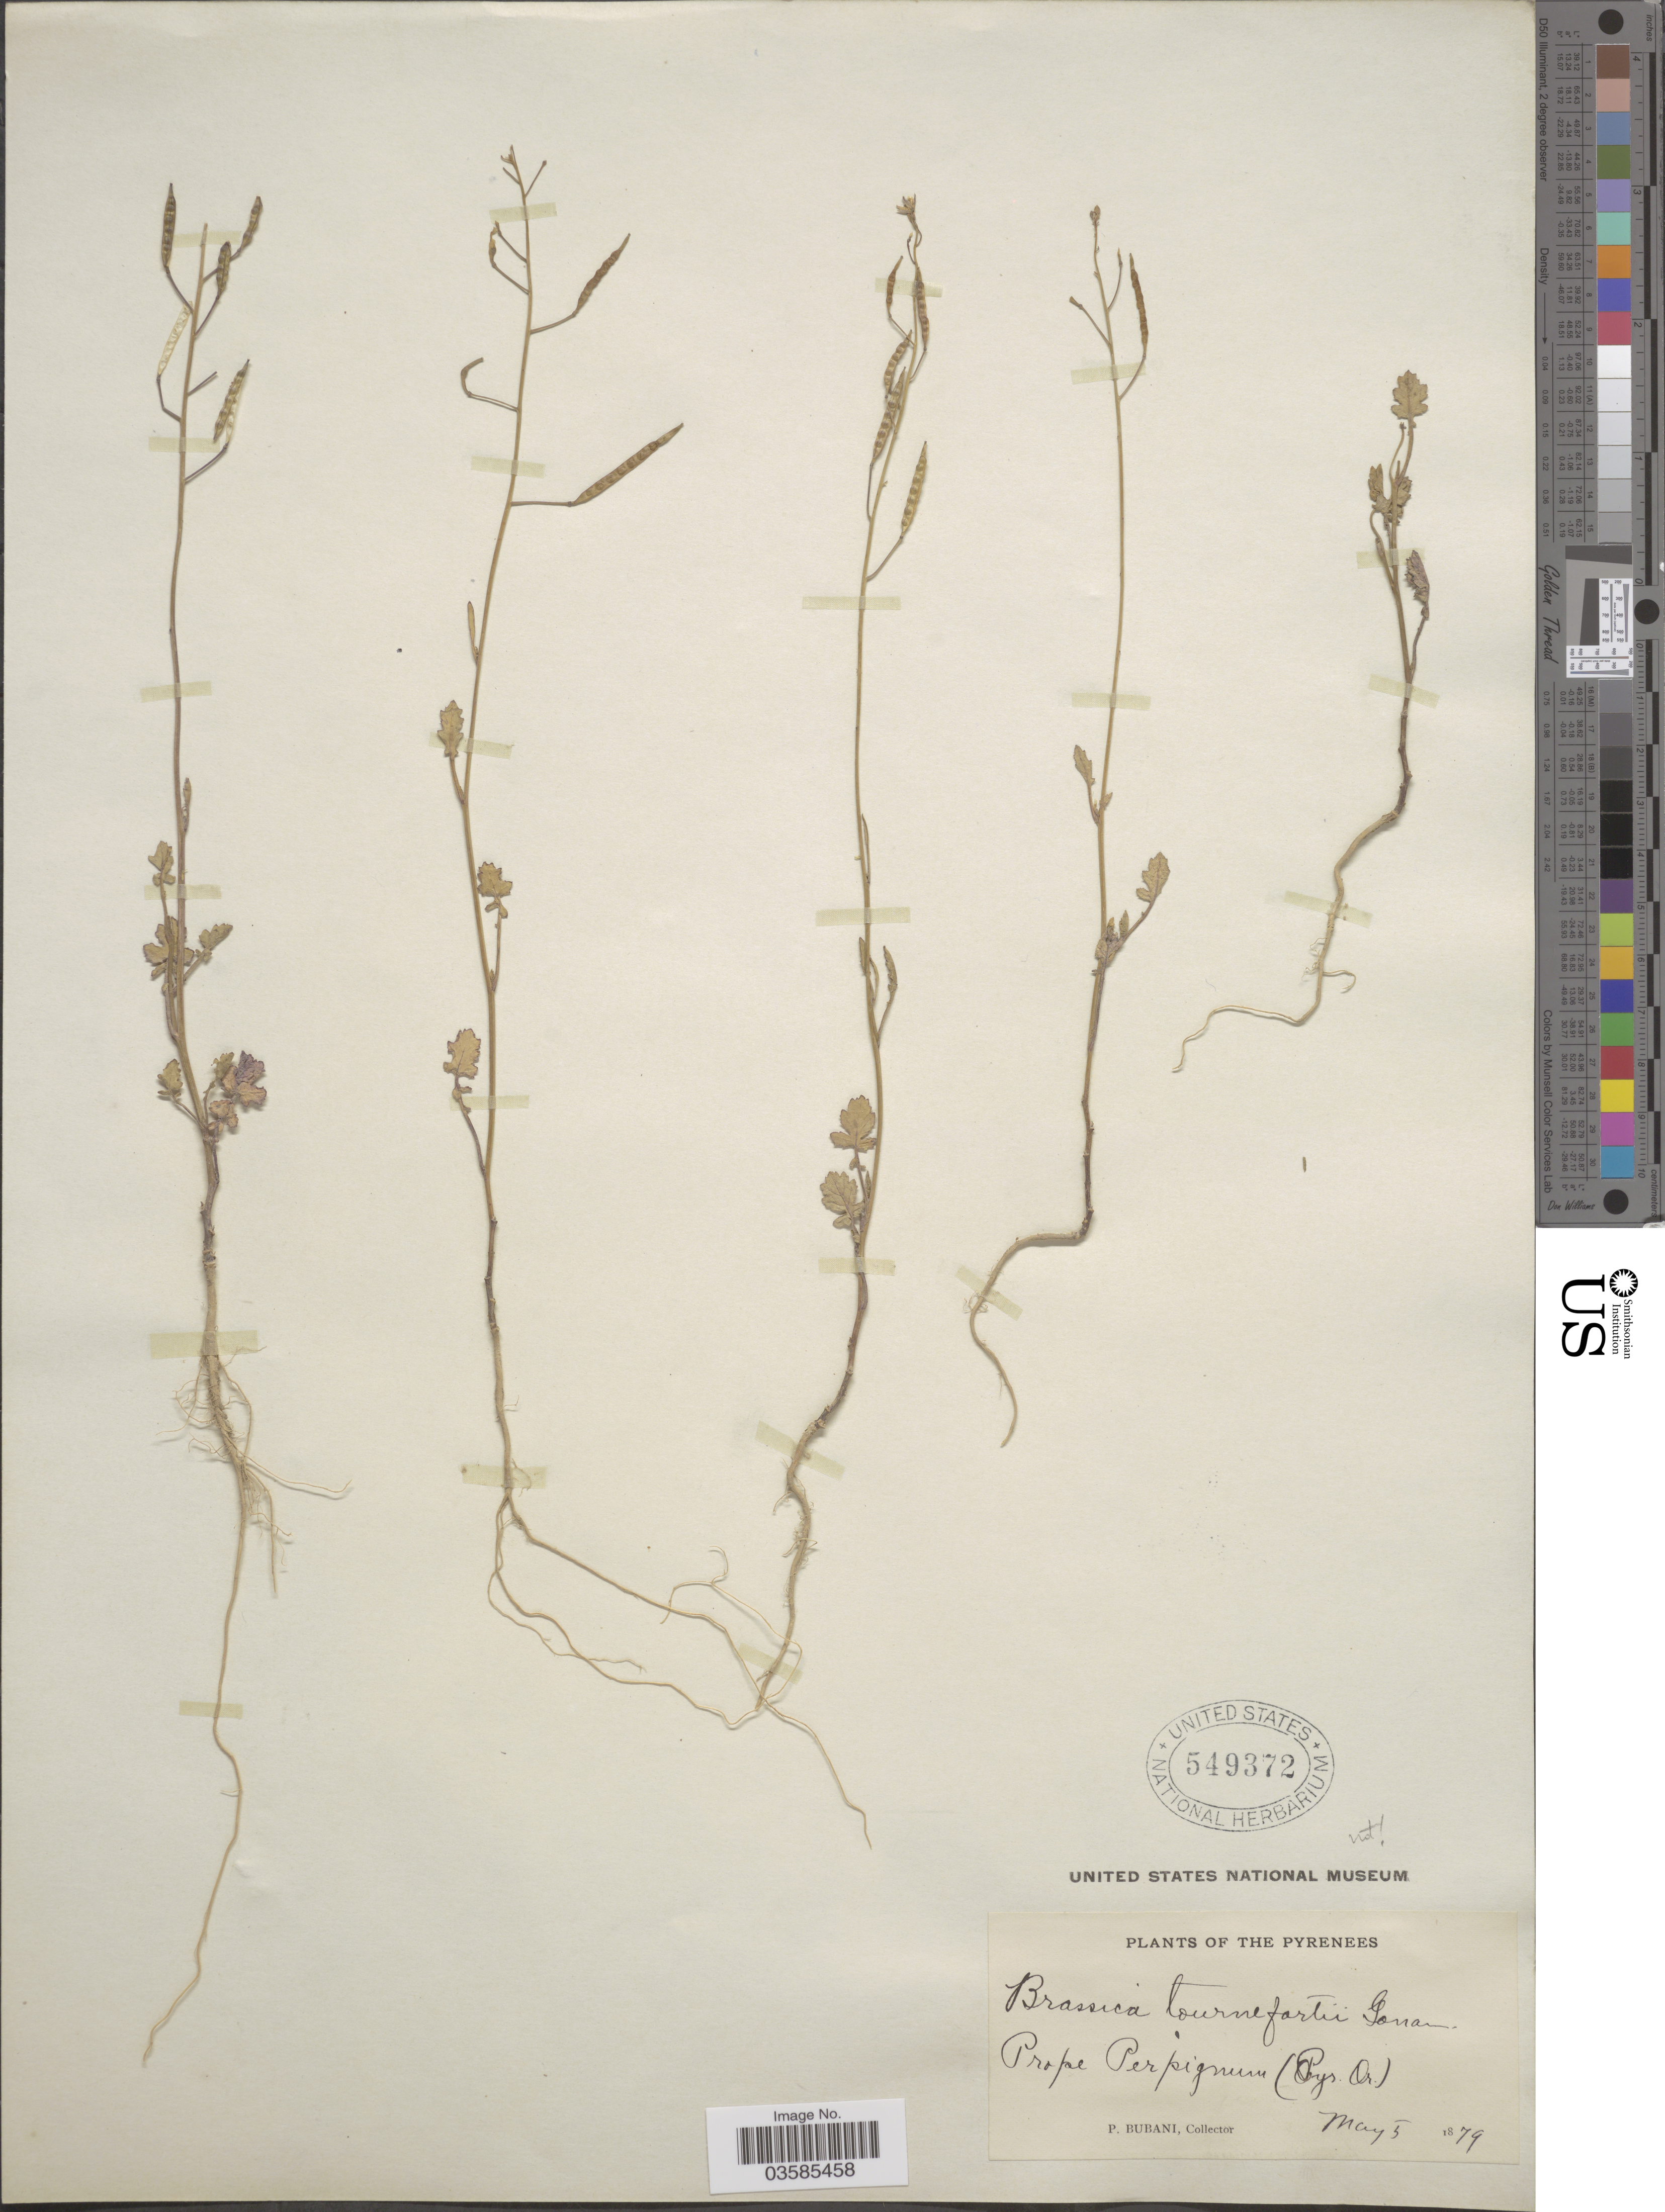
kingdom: Plantae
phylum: Tracheophyta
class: Magnoliopsida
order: Brassicales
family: Brassicaceae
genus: Brassica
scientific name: Brassica fruticulosa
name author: Cirillo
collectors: P. Bubani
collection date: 1879-05-05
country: France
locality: Pyrenees. Prope Perpignum (Pyr. Or.).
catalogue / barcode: US 549372